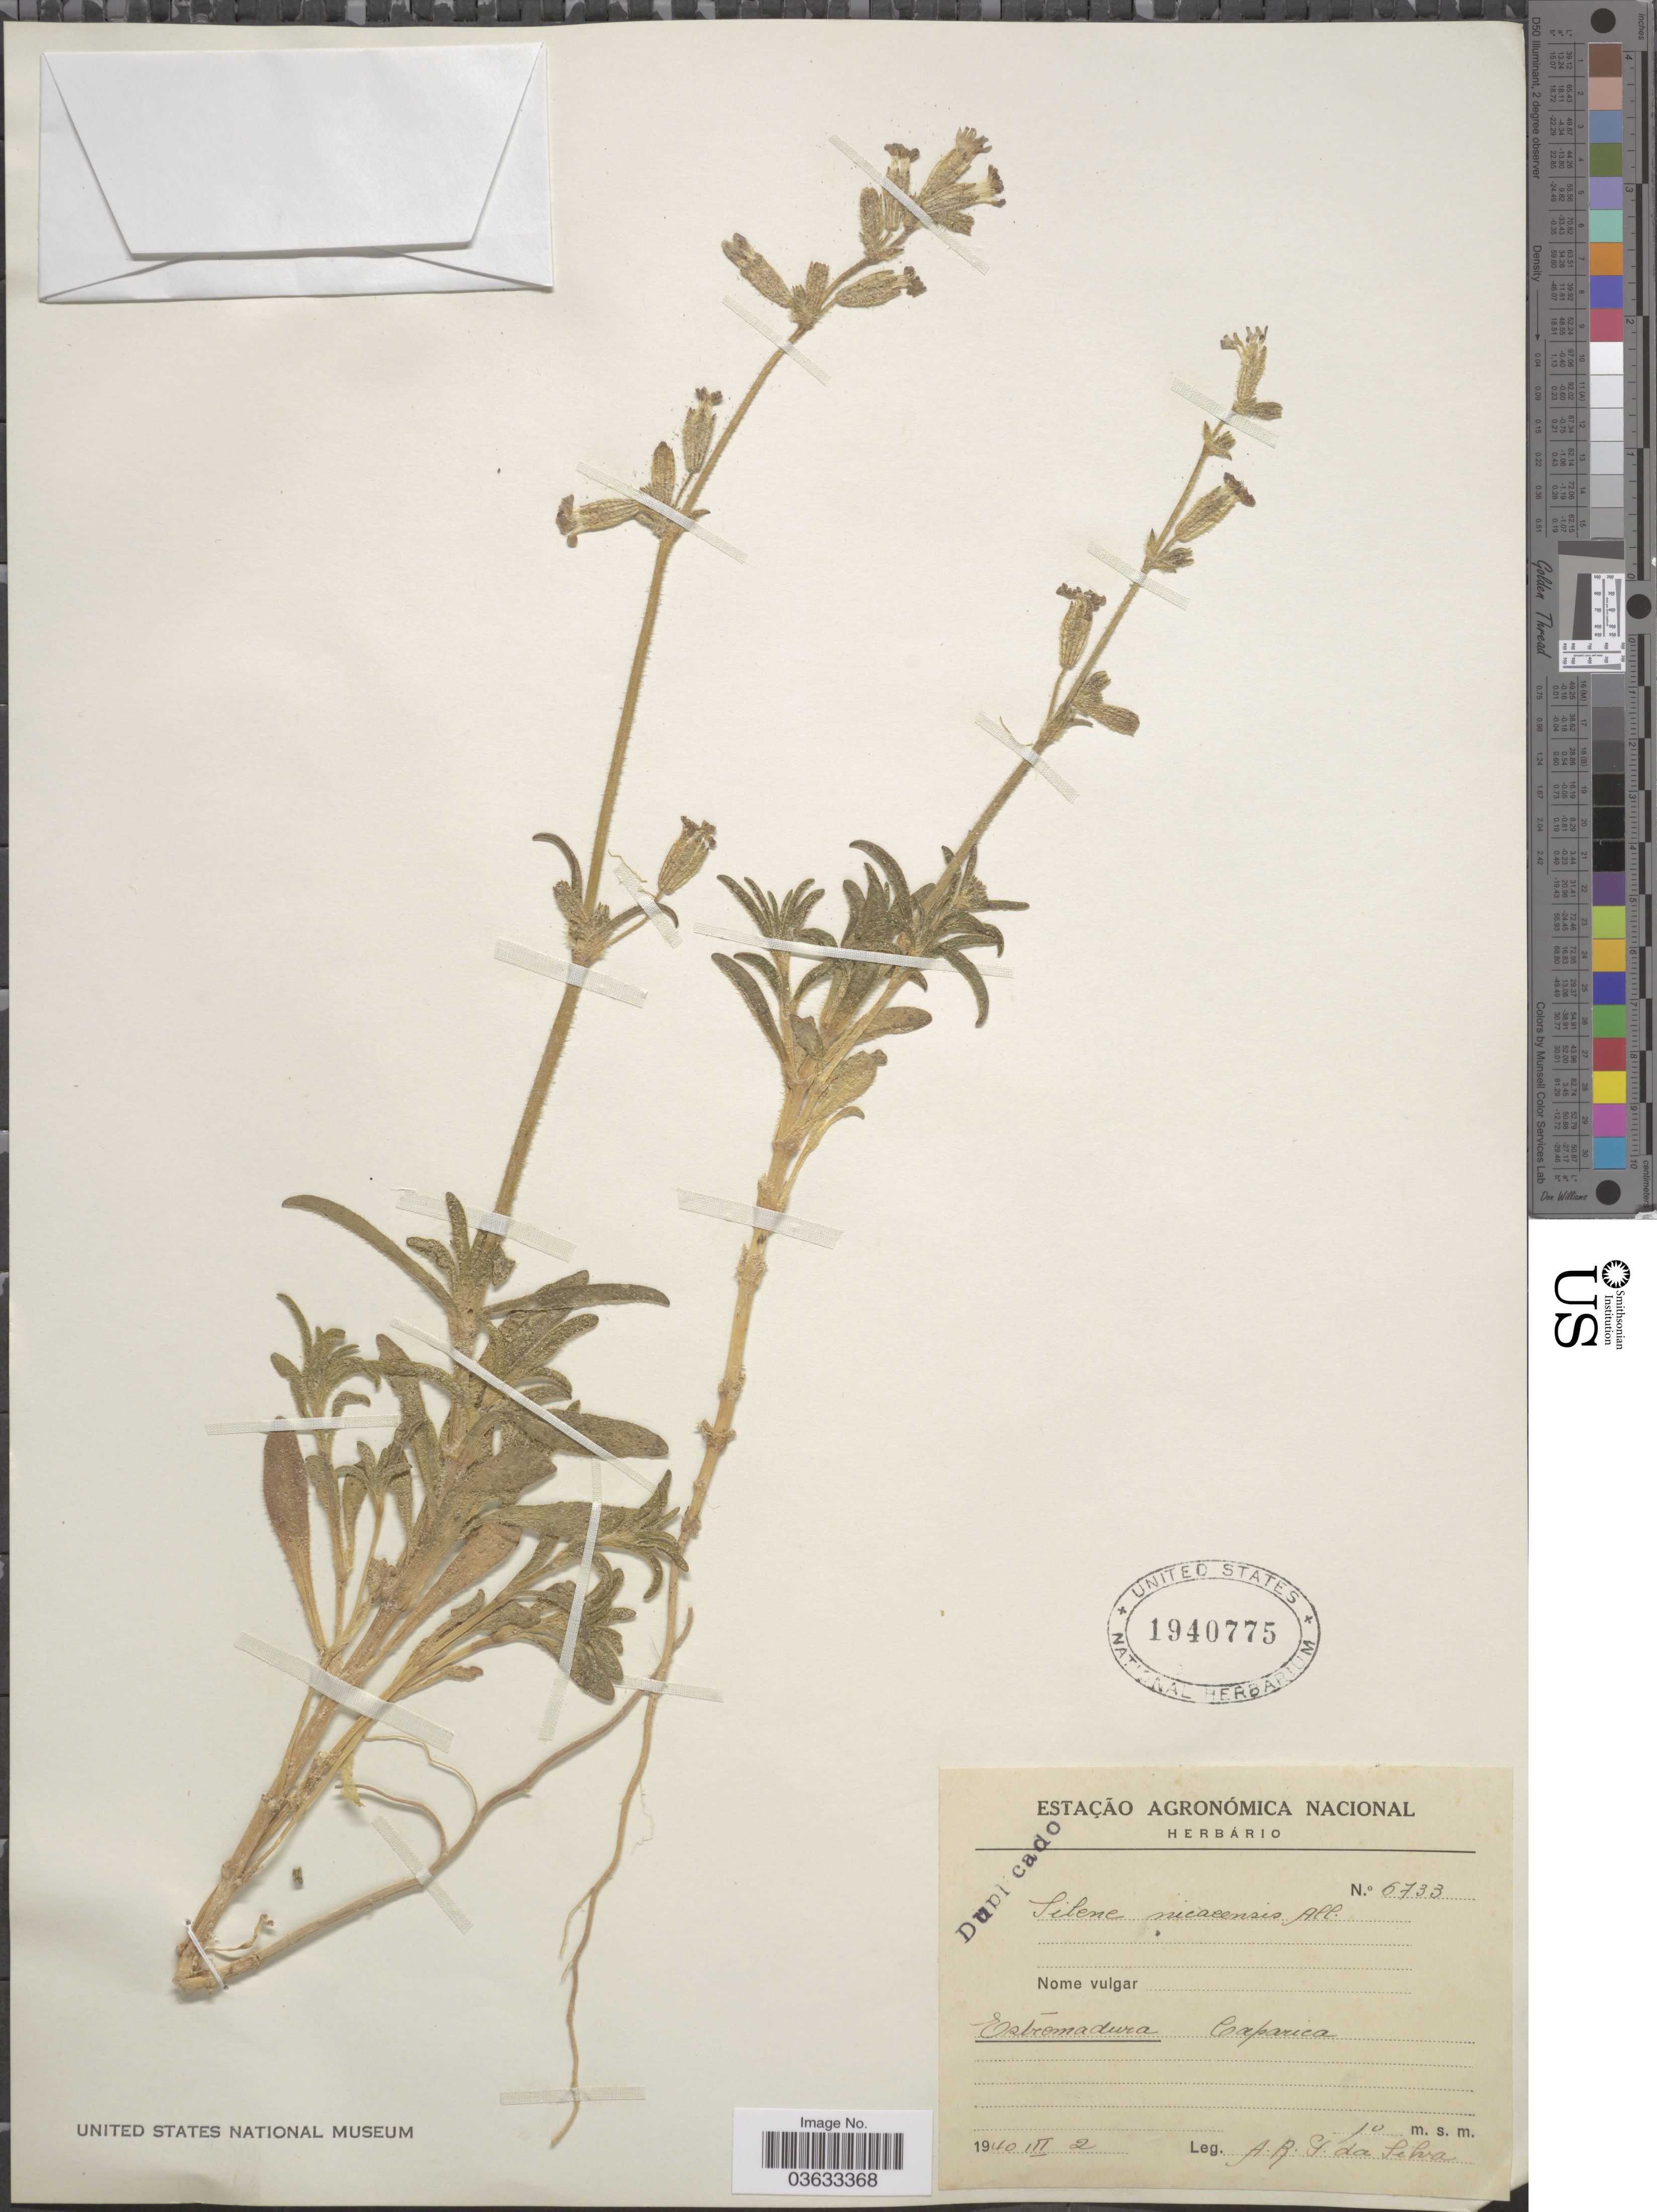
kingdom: Plantae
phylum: Tracheophyta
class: Magnoliopsida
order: Caryophyllales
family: Caryophyllaceae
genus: Silene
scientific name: Silene nicaeensis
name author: All.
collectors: A. Silva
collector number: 6733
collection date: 1940-03-02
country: Portugal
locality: Estremadura Caparica.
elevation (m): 10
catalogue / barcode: US 1940775